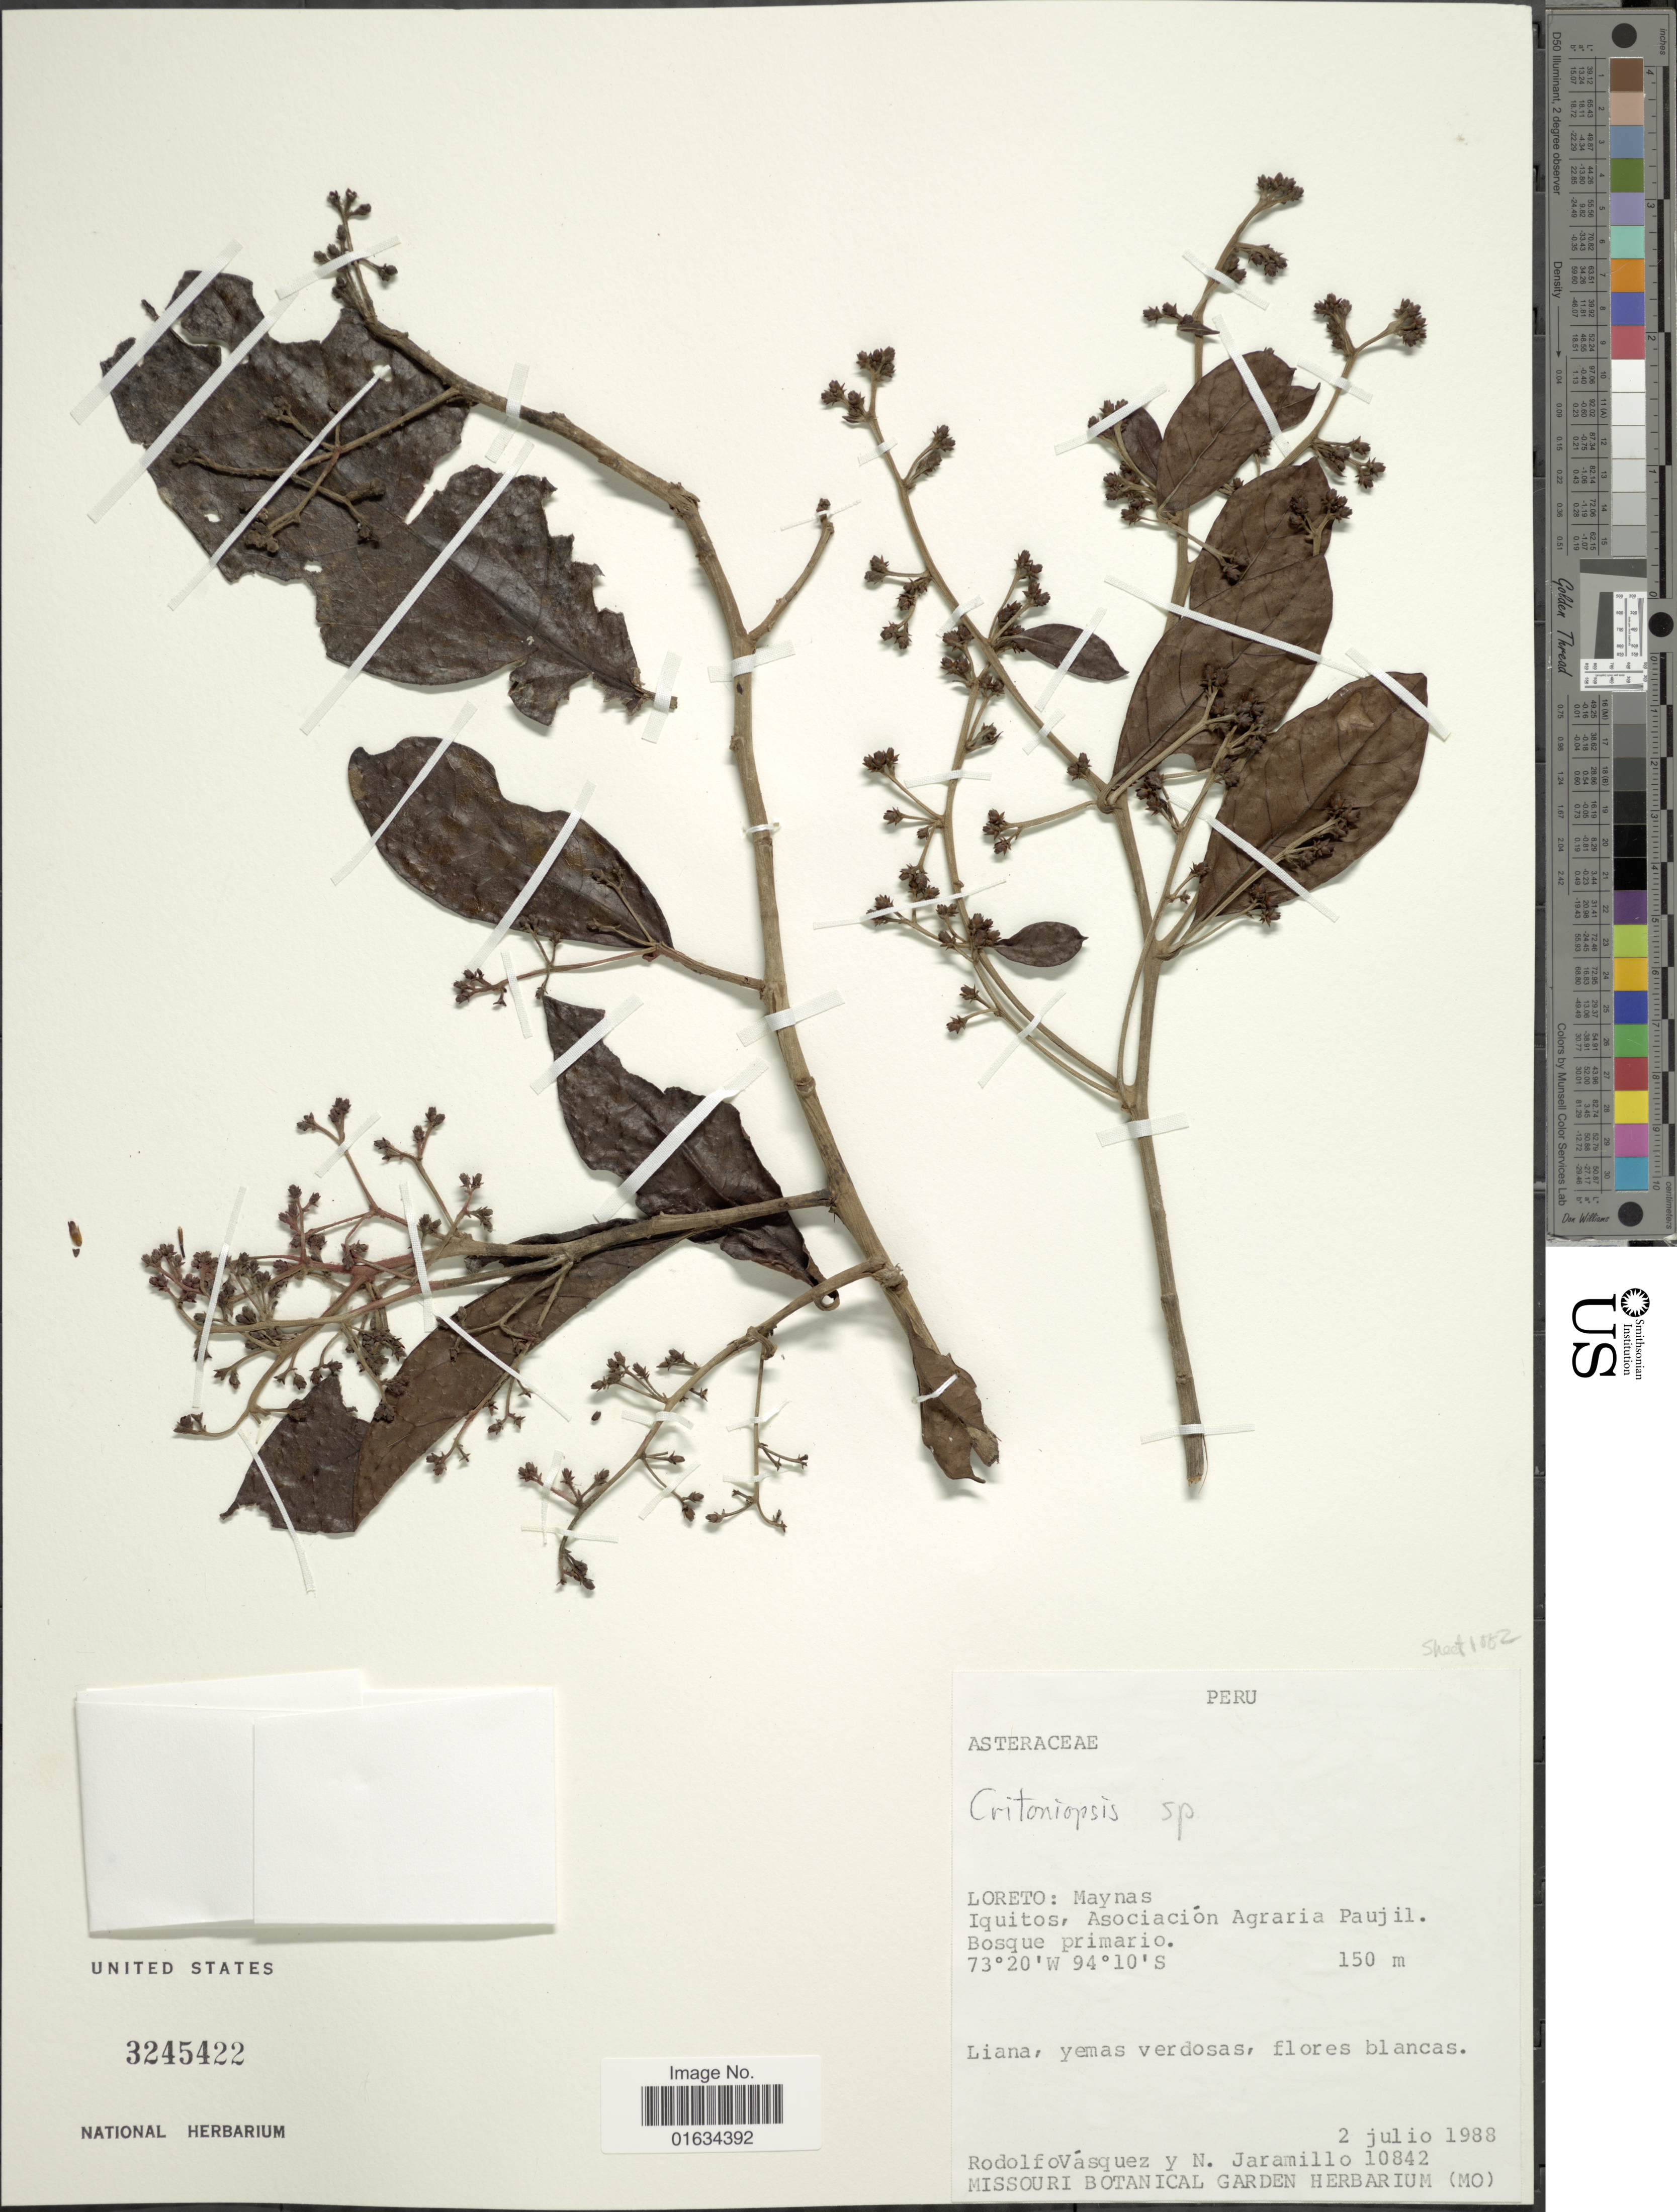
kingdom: Plantae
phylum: Tracheophyta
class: Magnoliopsida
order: Asterales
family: Asteraceae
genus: Piptocarpha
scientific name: Piptocarpha vasquezii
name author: H. Rob.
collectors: R. Vásquez & N. Jaramillo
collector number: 10842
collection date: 1988-07-02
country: Peru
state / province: Loreto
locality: Maynas. Iquitos, Asociación Agraria Paujil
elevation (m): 150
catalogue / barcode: US 3245422